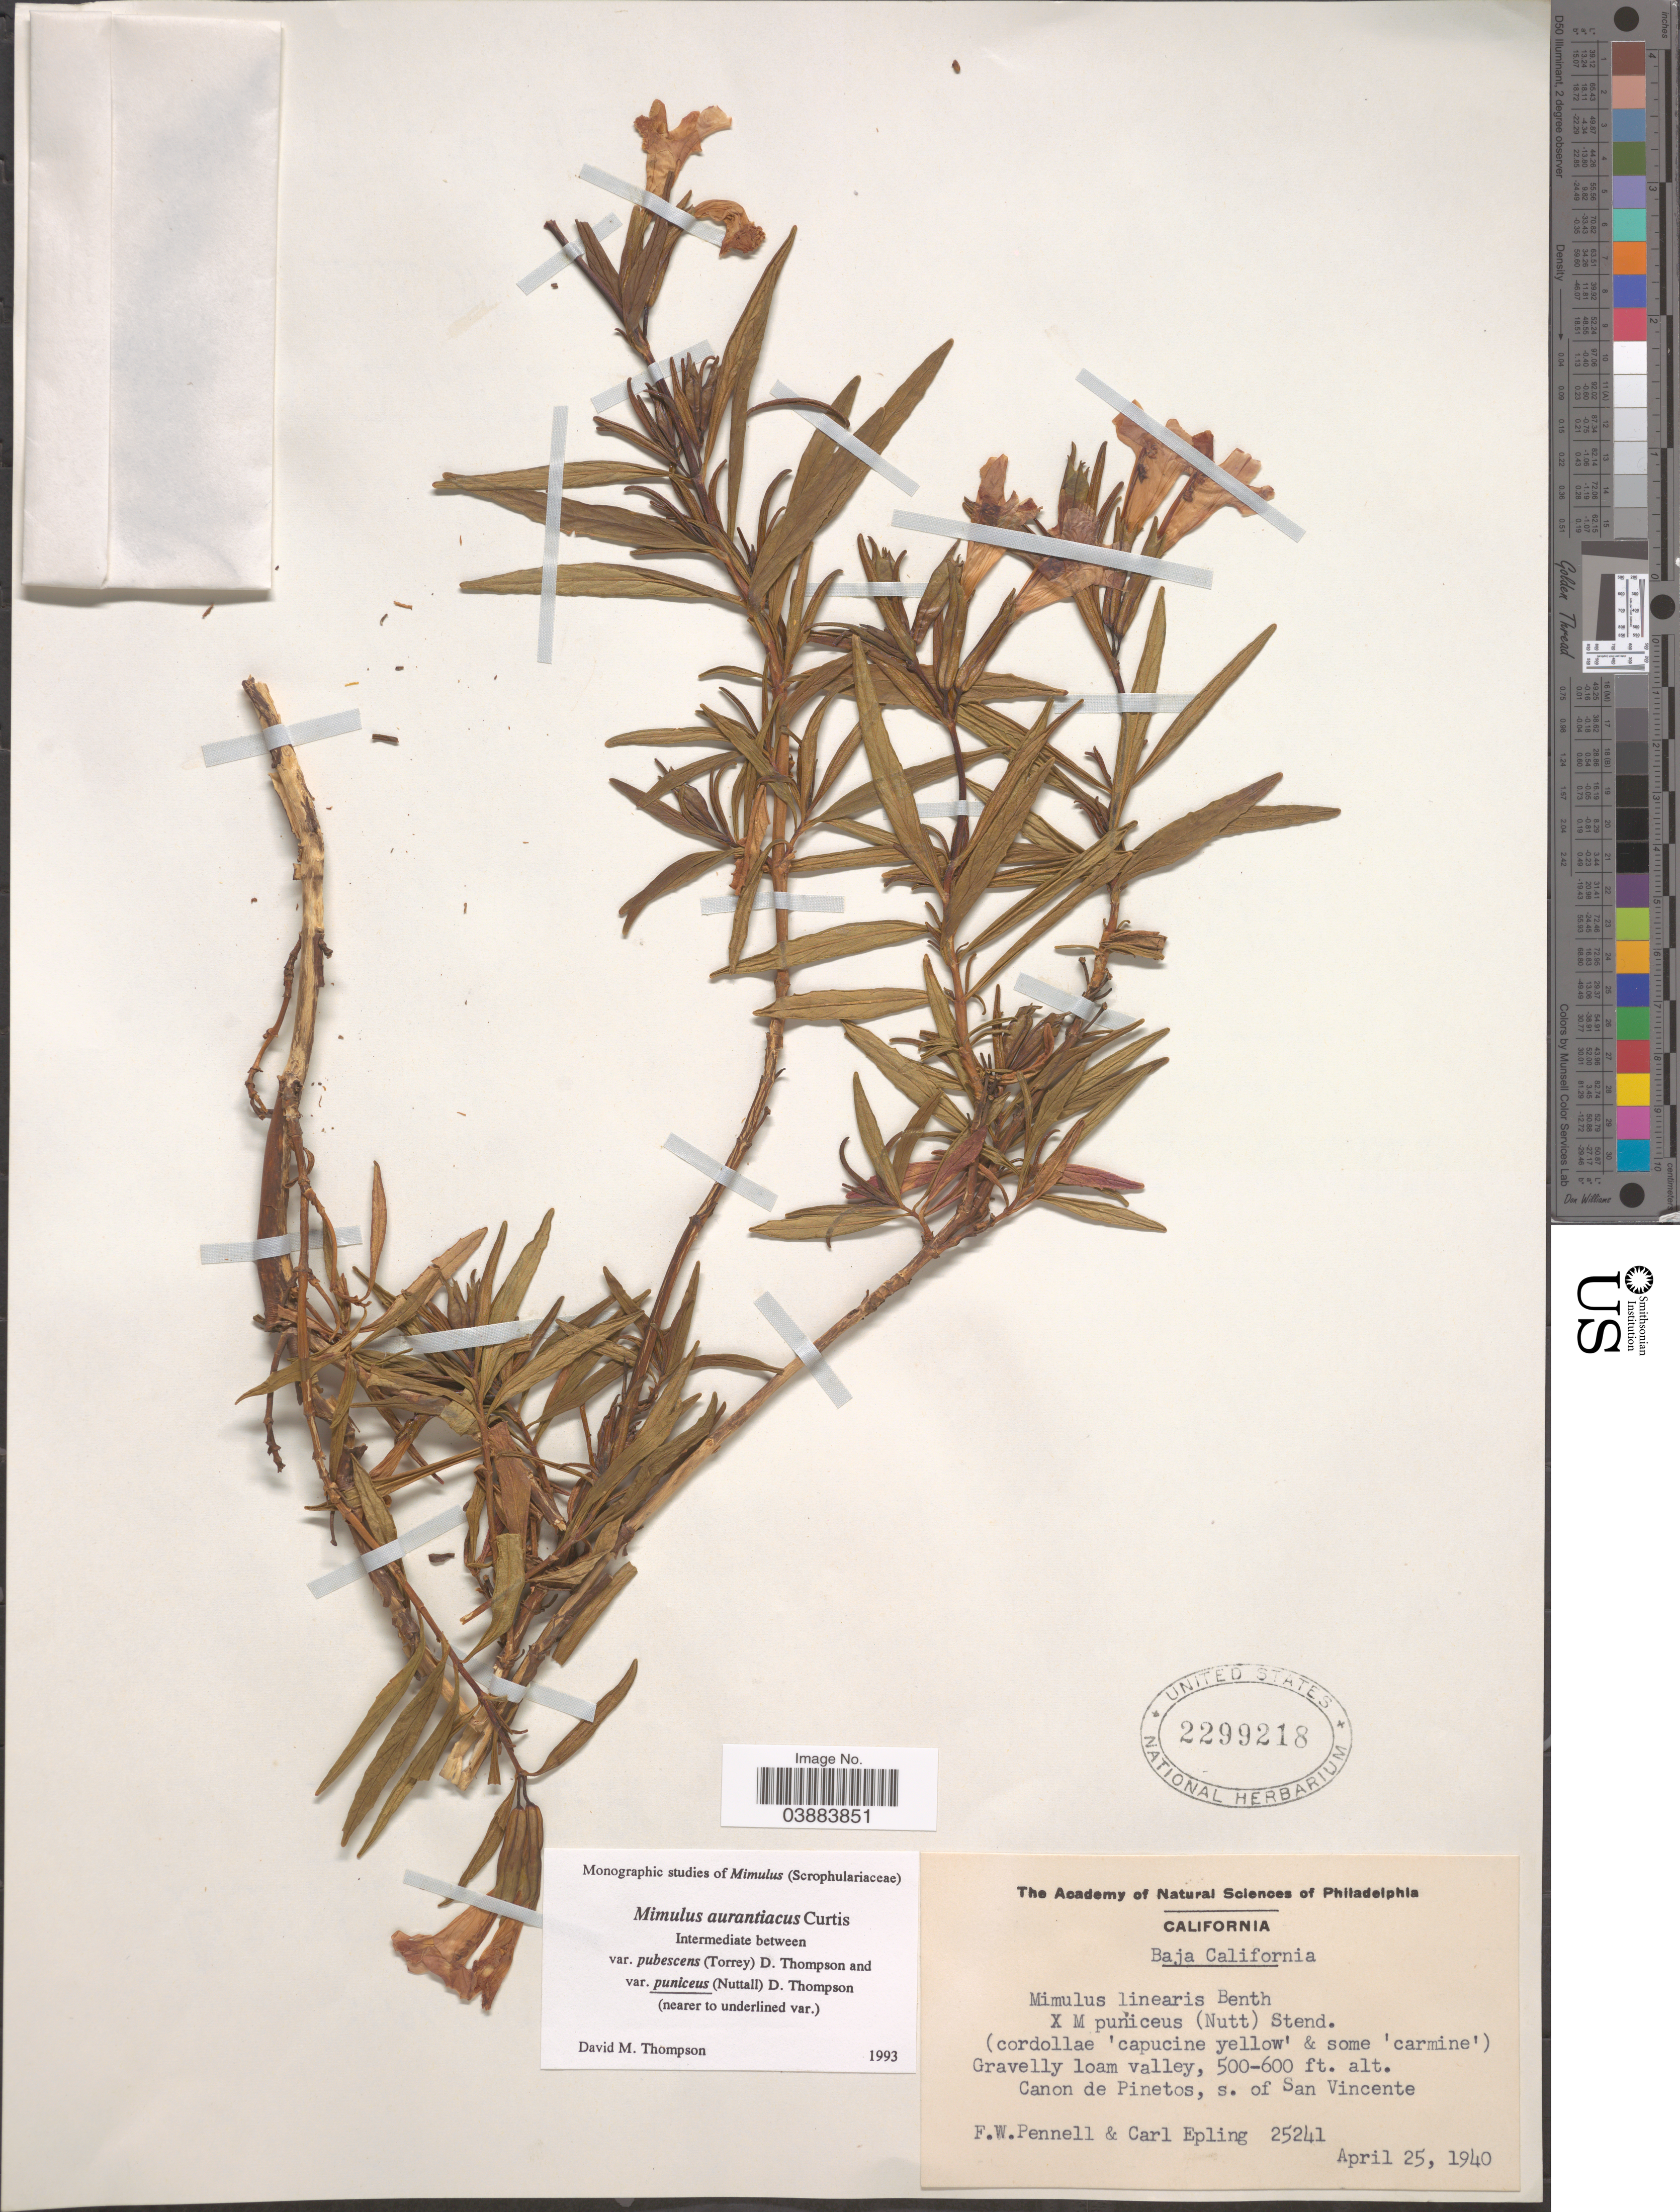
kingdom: Plantae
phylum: Tracheophyta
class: Magnoliopsida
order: Lamiales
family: Phrymaceae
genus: Diplacus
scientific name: Diplacus aurantiacus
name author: (Curtis) Jeps.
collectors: F. W. Pennell & C. C. Epling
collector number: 25241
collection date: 1940-04-25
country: Mexico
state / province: Baja California Norte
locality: Canon de Pinetos, s. of San Vincente.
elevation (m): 152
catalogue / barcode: US 2299218